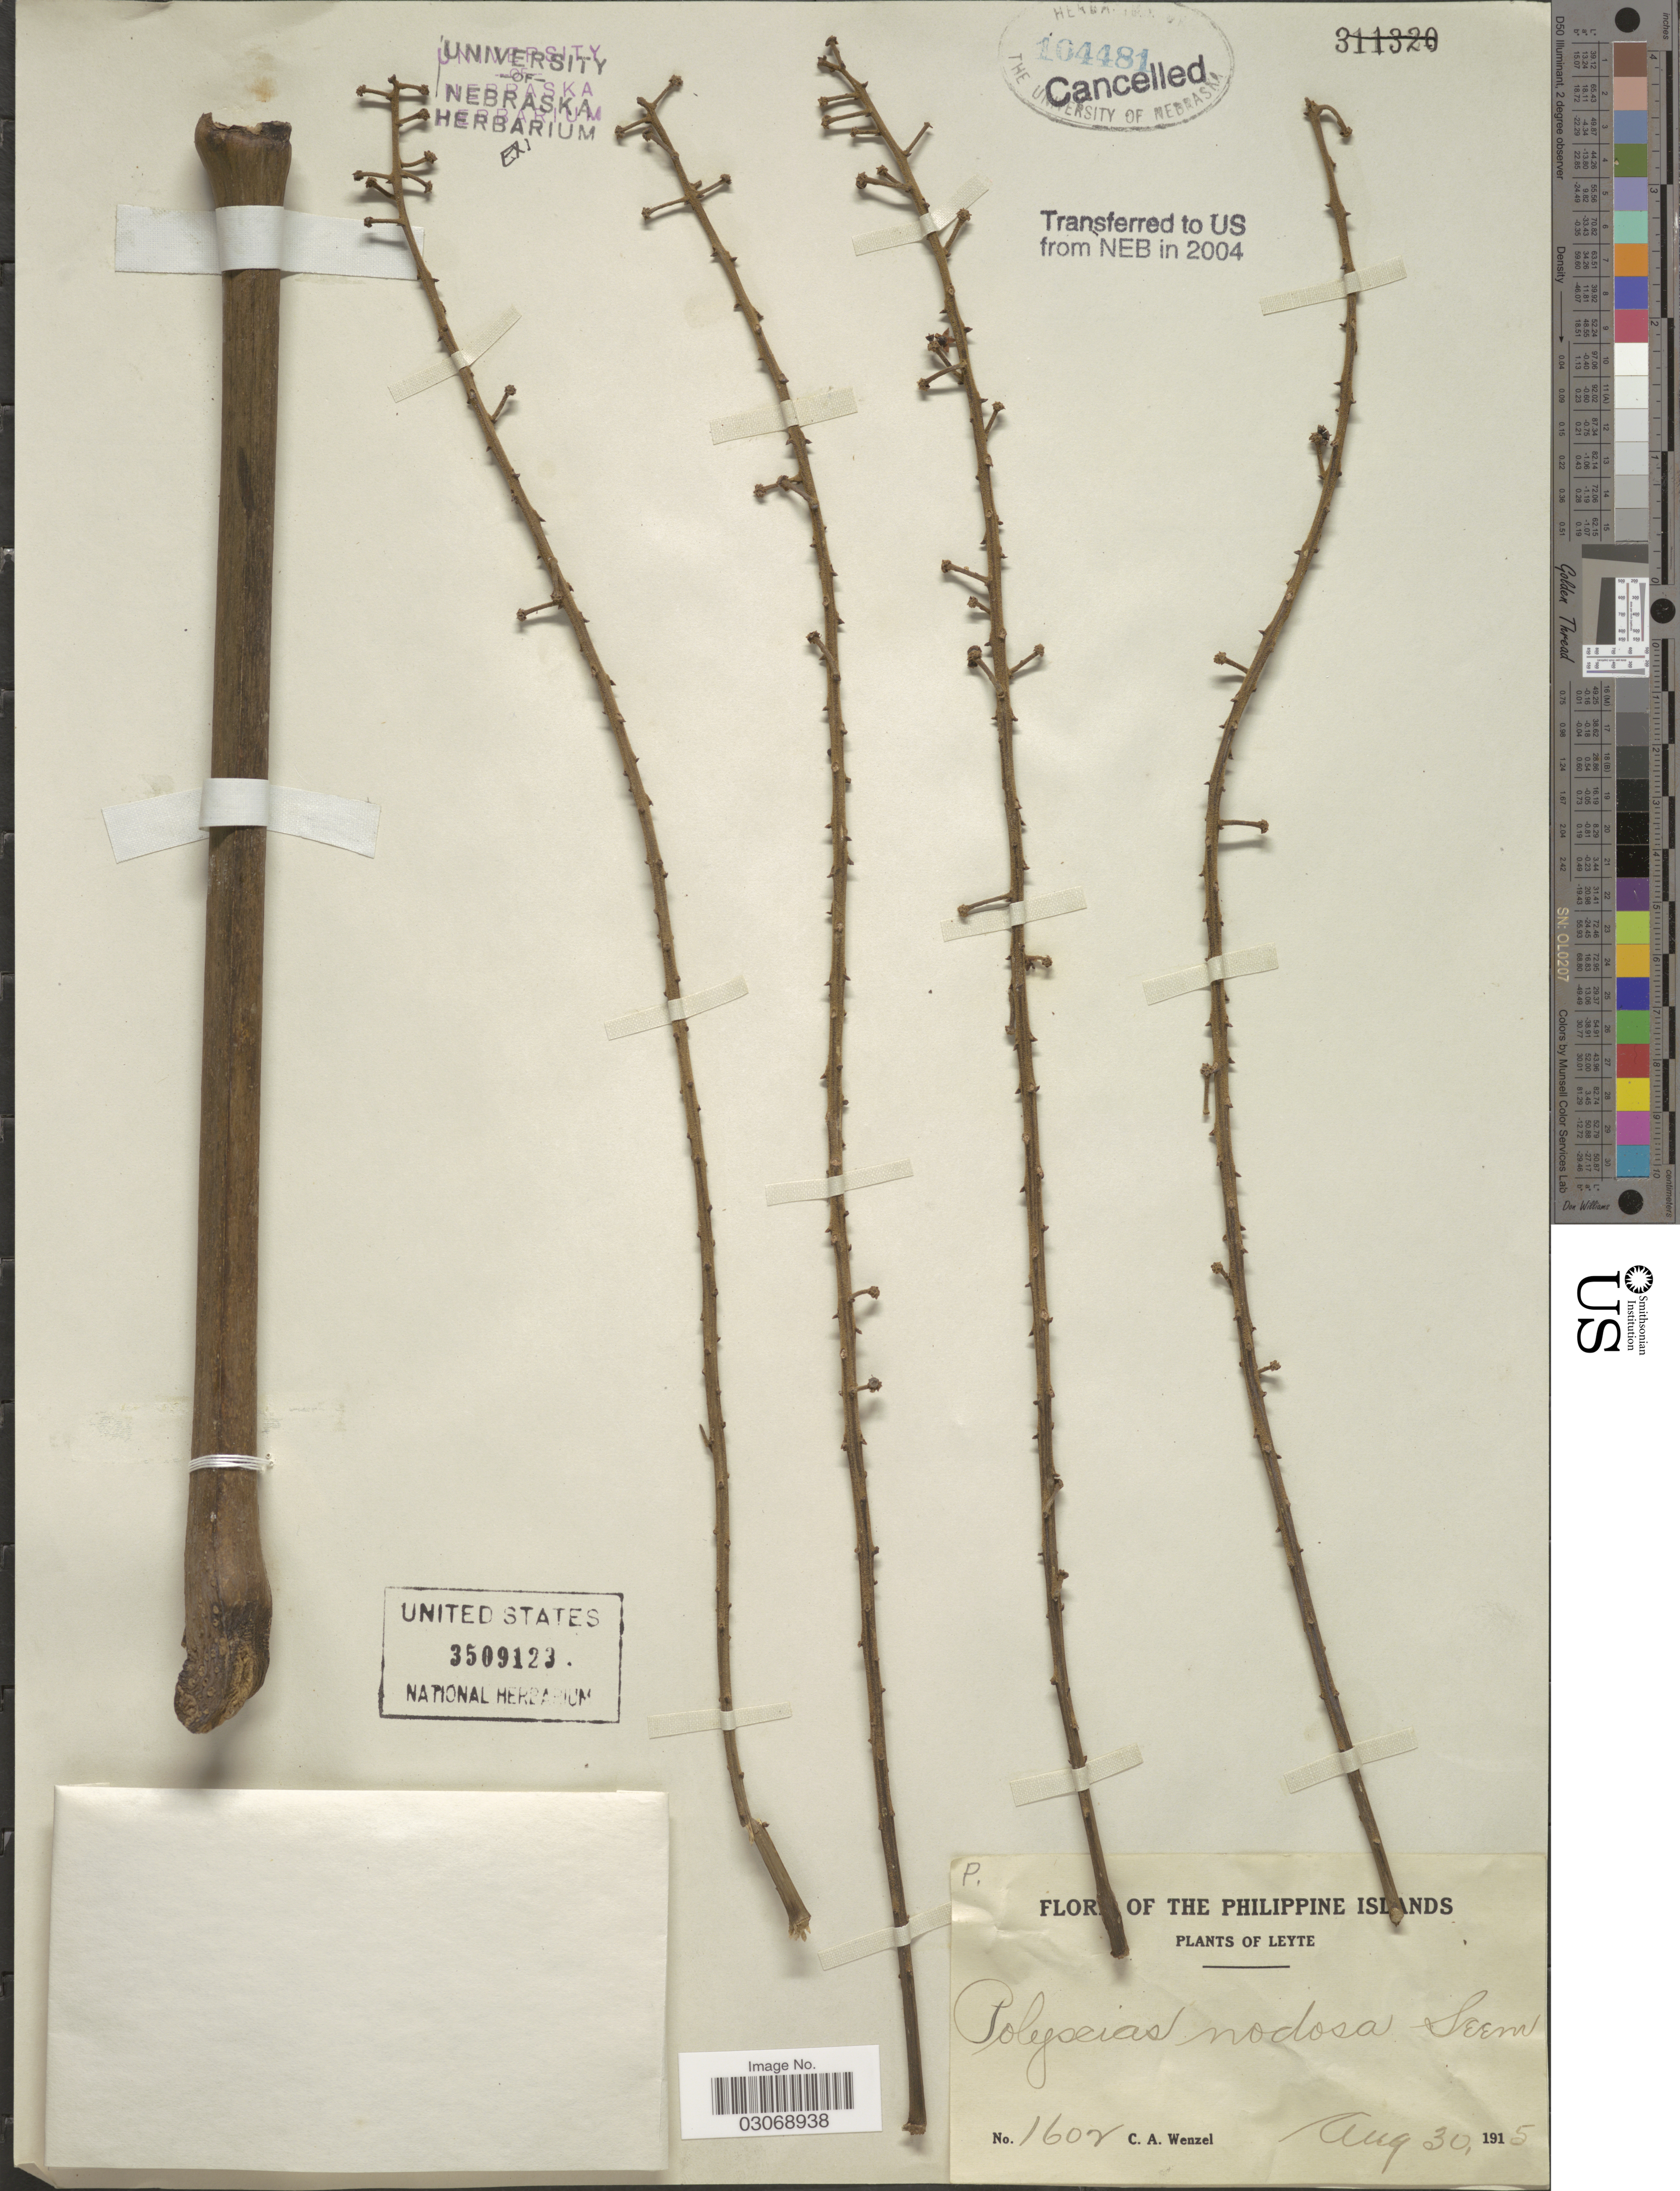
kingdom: Plantae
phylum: Tracheophyta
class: Magnoliopsida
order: Apiales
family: Araliaceae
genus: Polyscias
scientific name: Polyscias nodosa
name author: (Blume) Seem.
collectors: C. Wenzel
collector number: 1602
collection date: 1915-08-30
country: Philippines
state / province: Eastern Visayas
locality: The Philippine Islands. Leyte.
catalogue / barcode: US 3509123